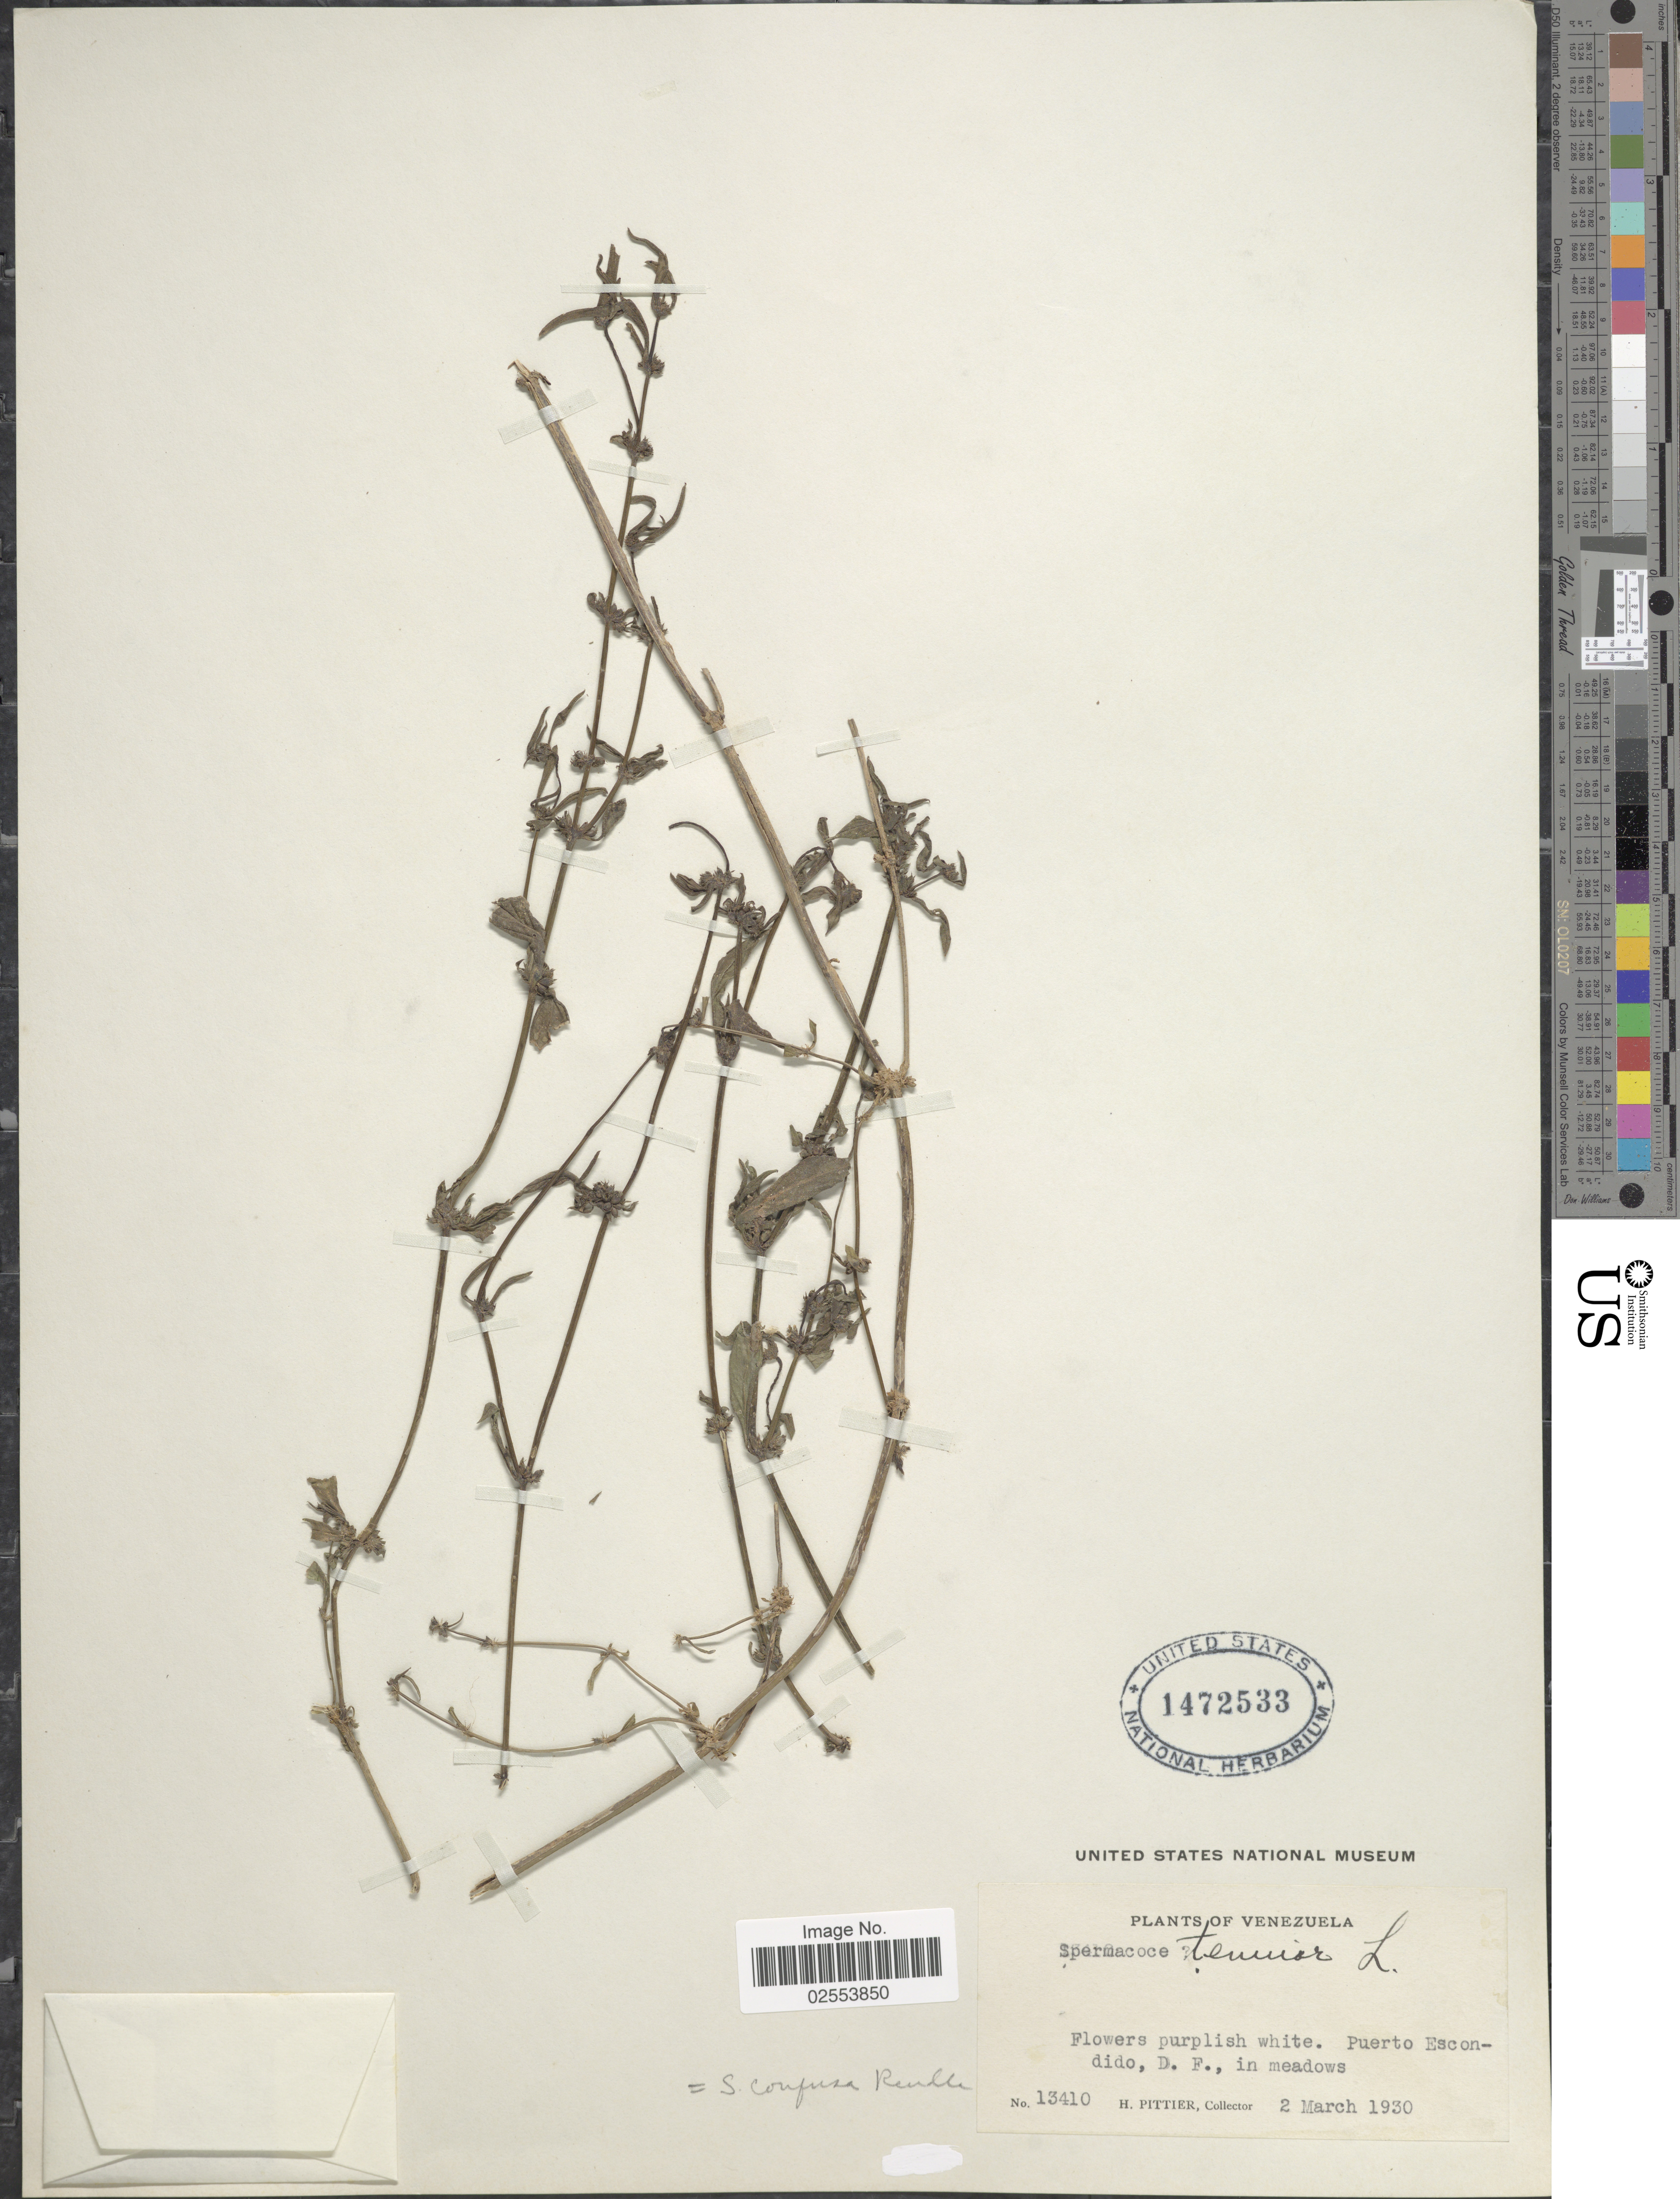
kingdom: Plantae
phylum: Tracheophyta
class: Magnoliopsida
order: Gentianales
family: Rubiaceae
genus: Spermacoce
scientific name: Spermacoce confusa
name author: Rendle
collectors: H. F. Pittier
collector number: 13410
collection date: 1930-03-02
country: Venezuela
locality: Puerto Escondido, D.F., in meadows.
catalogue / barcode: US 1472533